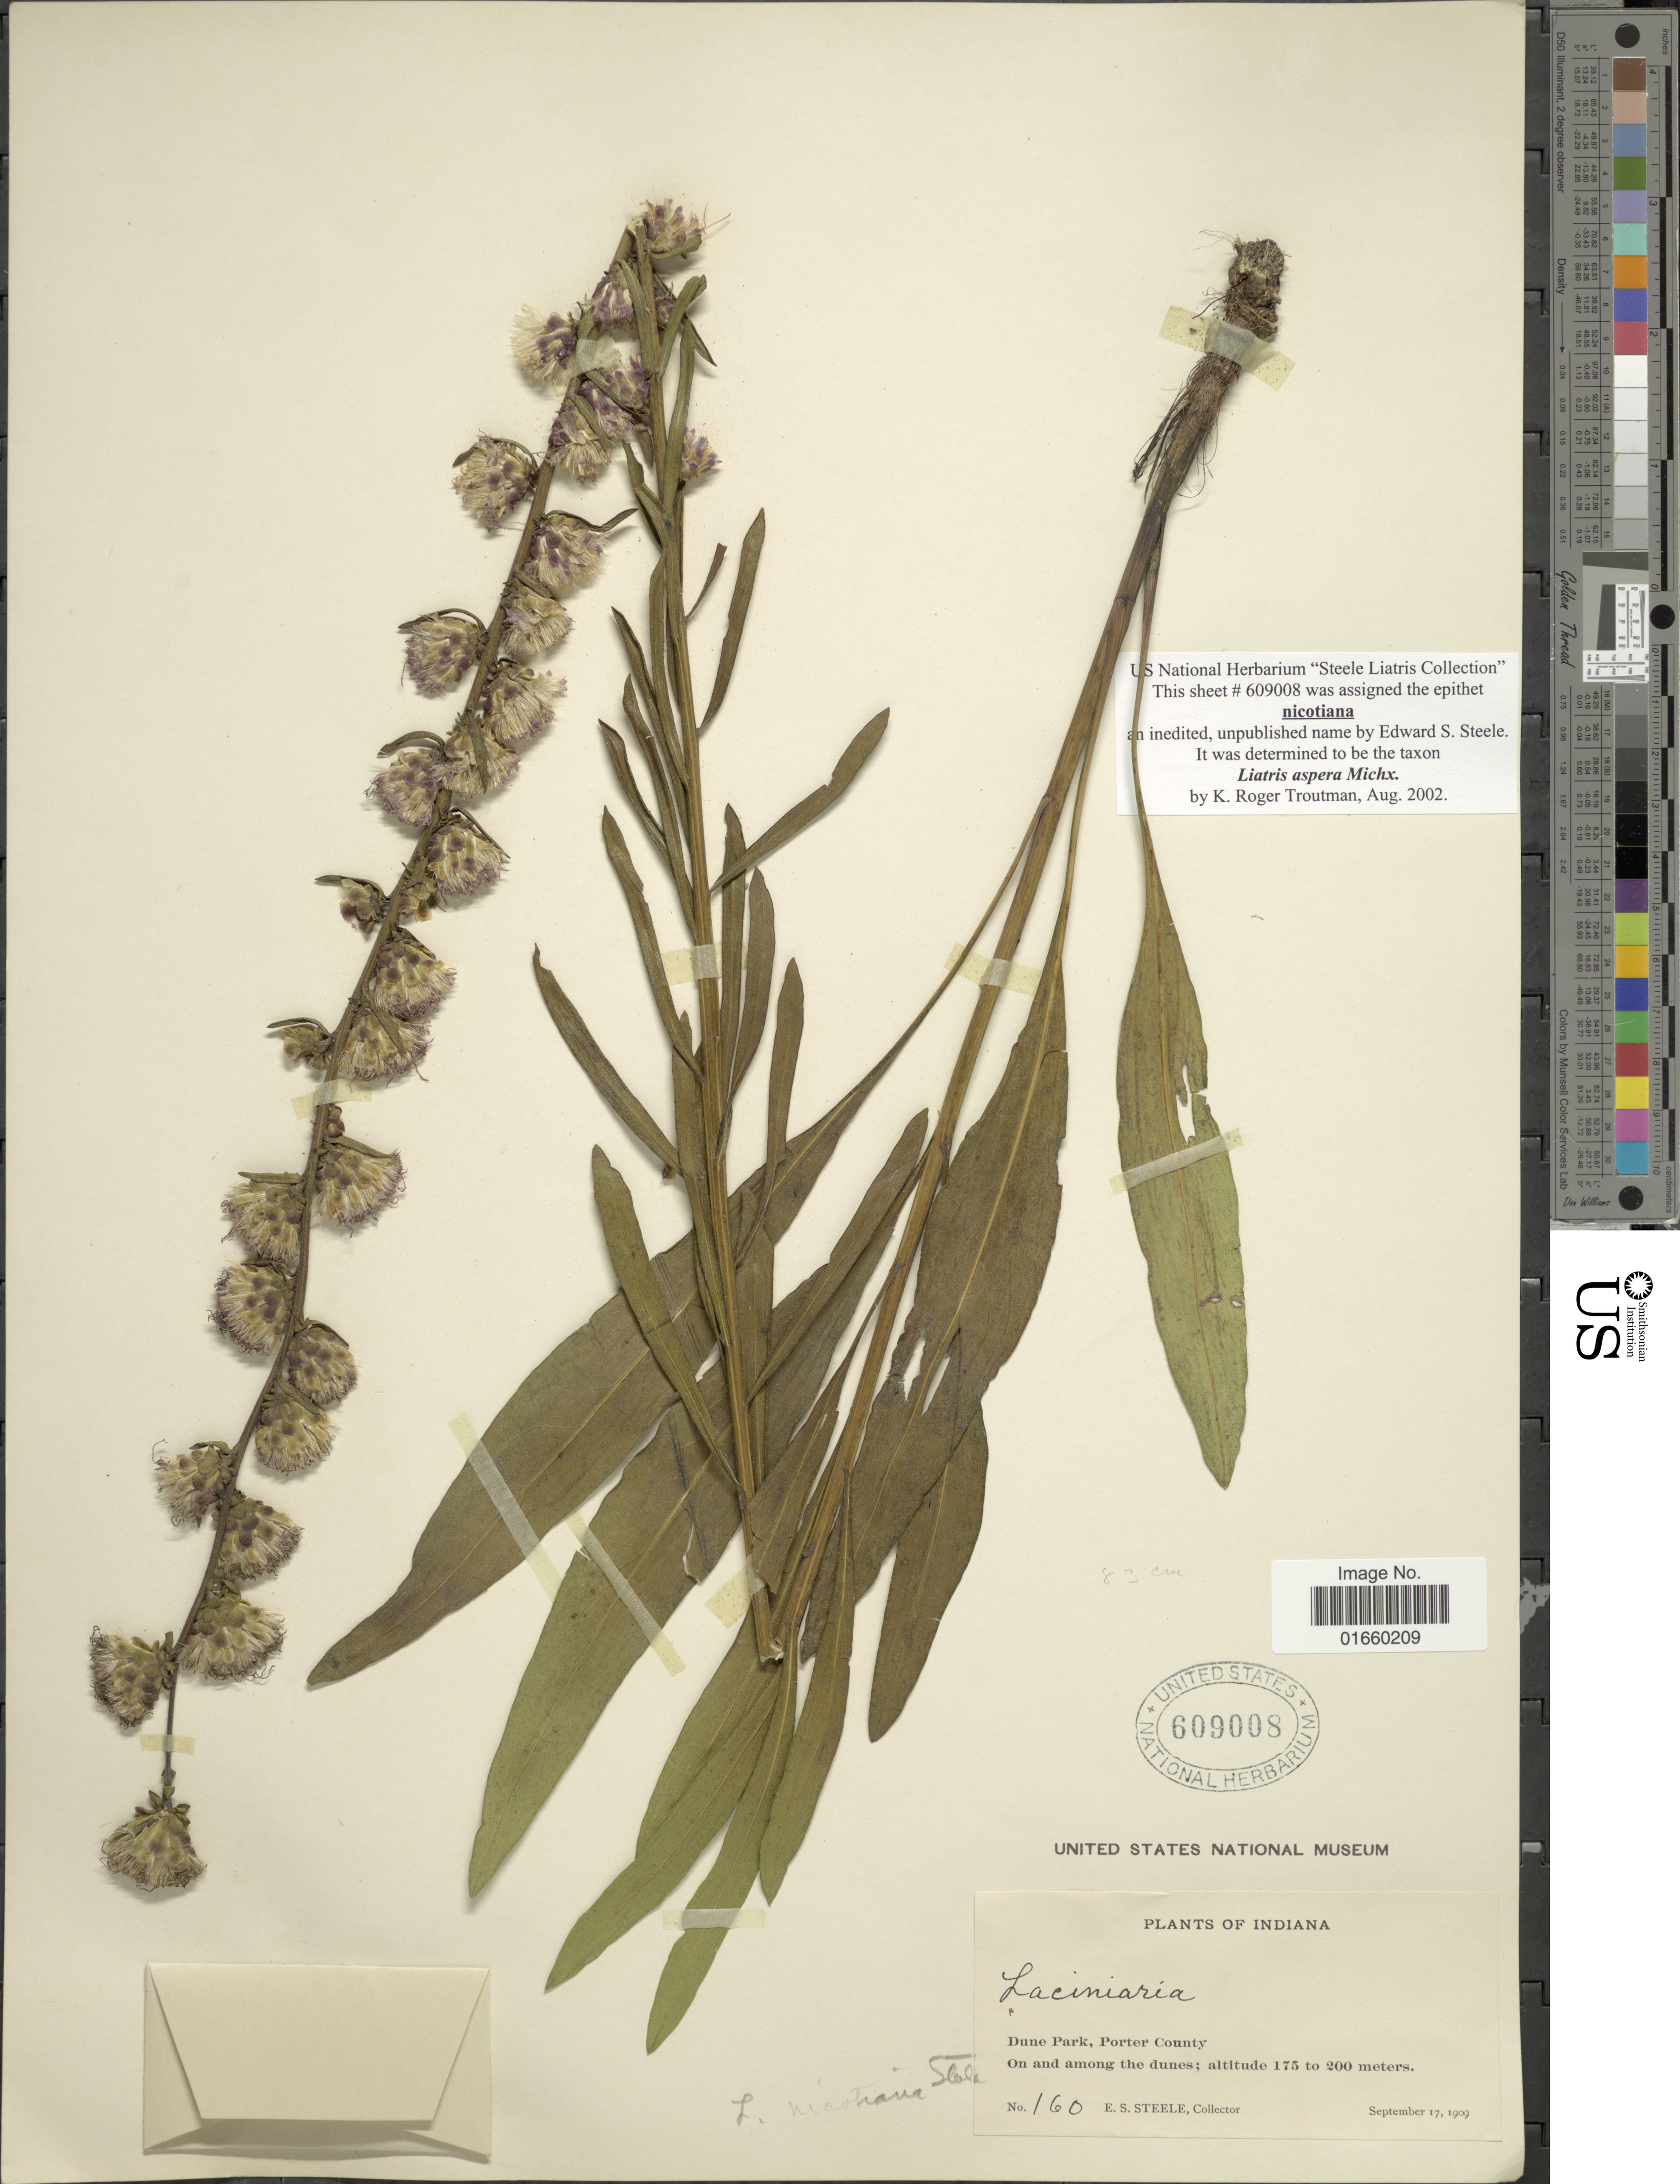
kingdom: Plantae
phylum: Tracheophyta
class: Magnoliopsida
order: Asterales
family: Asteraceae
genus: Liatris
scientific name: Liatris aspera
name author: Michx.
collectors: E. Steele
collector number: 160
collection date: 1909-09-17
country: United States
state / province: Indiana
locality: Dune Park, Porter County, On and among the dunes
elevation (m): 175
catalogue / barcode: US 609008